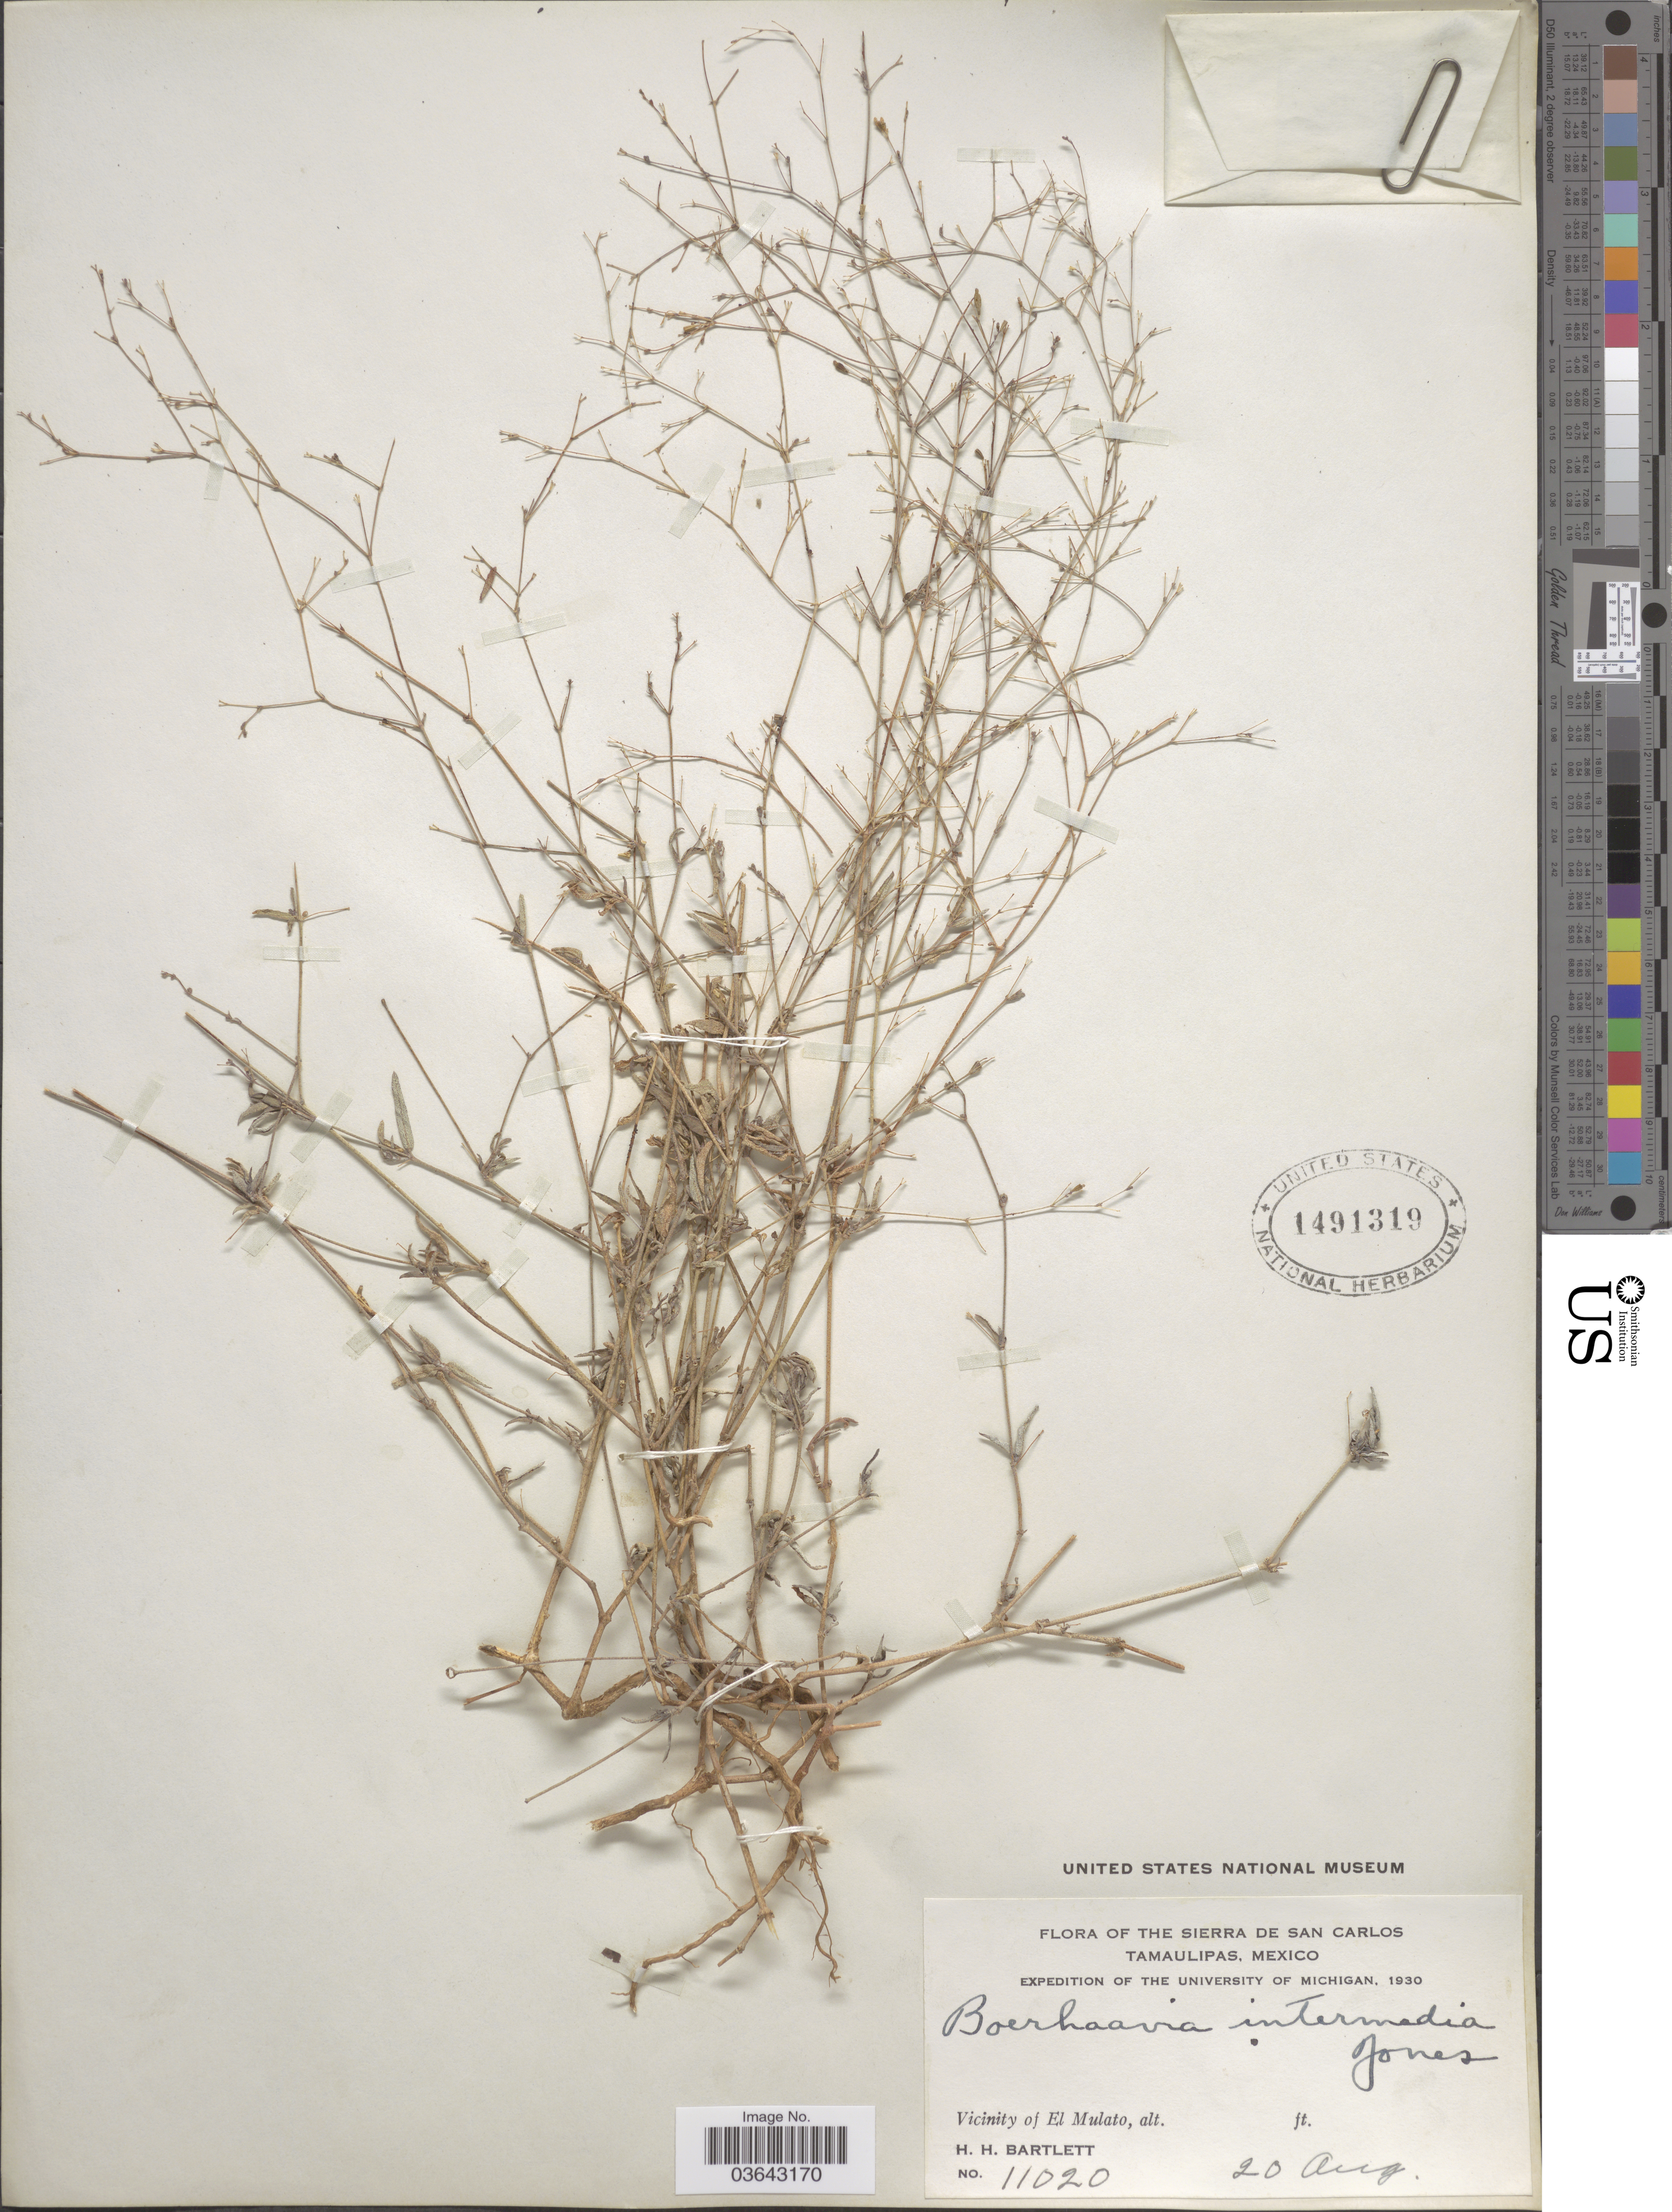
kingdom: Plantae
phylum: Tracheophyta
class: Magnoliopsida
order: Caryophyllales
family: Nyctaginaceae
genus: Boerhavia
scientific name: Boerhavia intermedia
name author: M.E. Jones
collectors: H. H. Bartlett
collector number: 11020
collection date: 1930-08-20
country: Mexico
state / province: Tamaulipas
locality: The Sierra de San Carlos. Vicinity of El Mulato.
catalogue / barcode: US 1491319